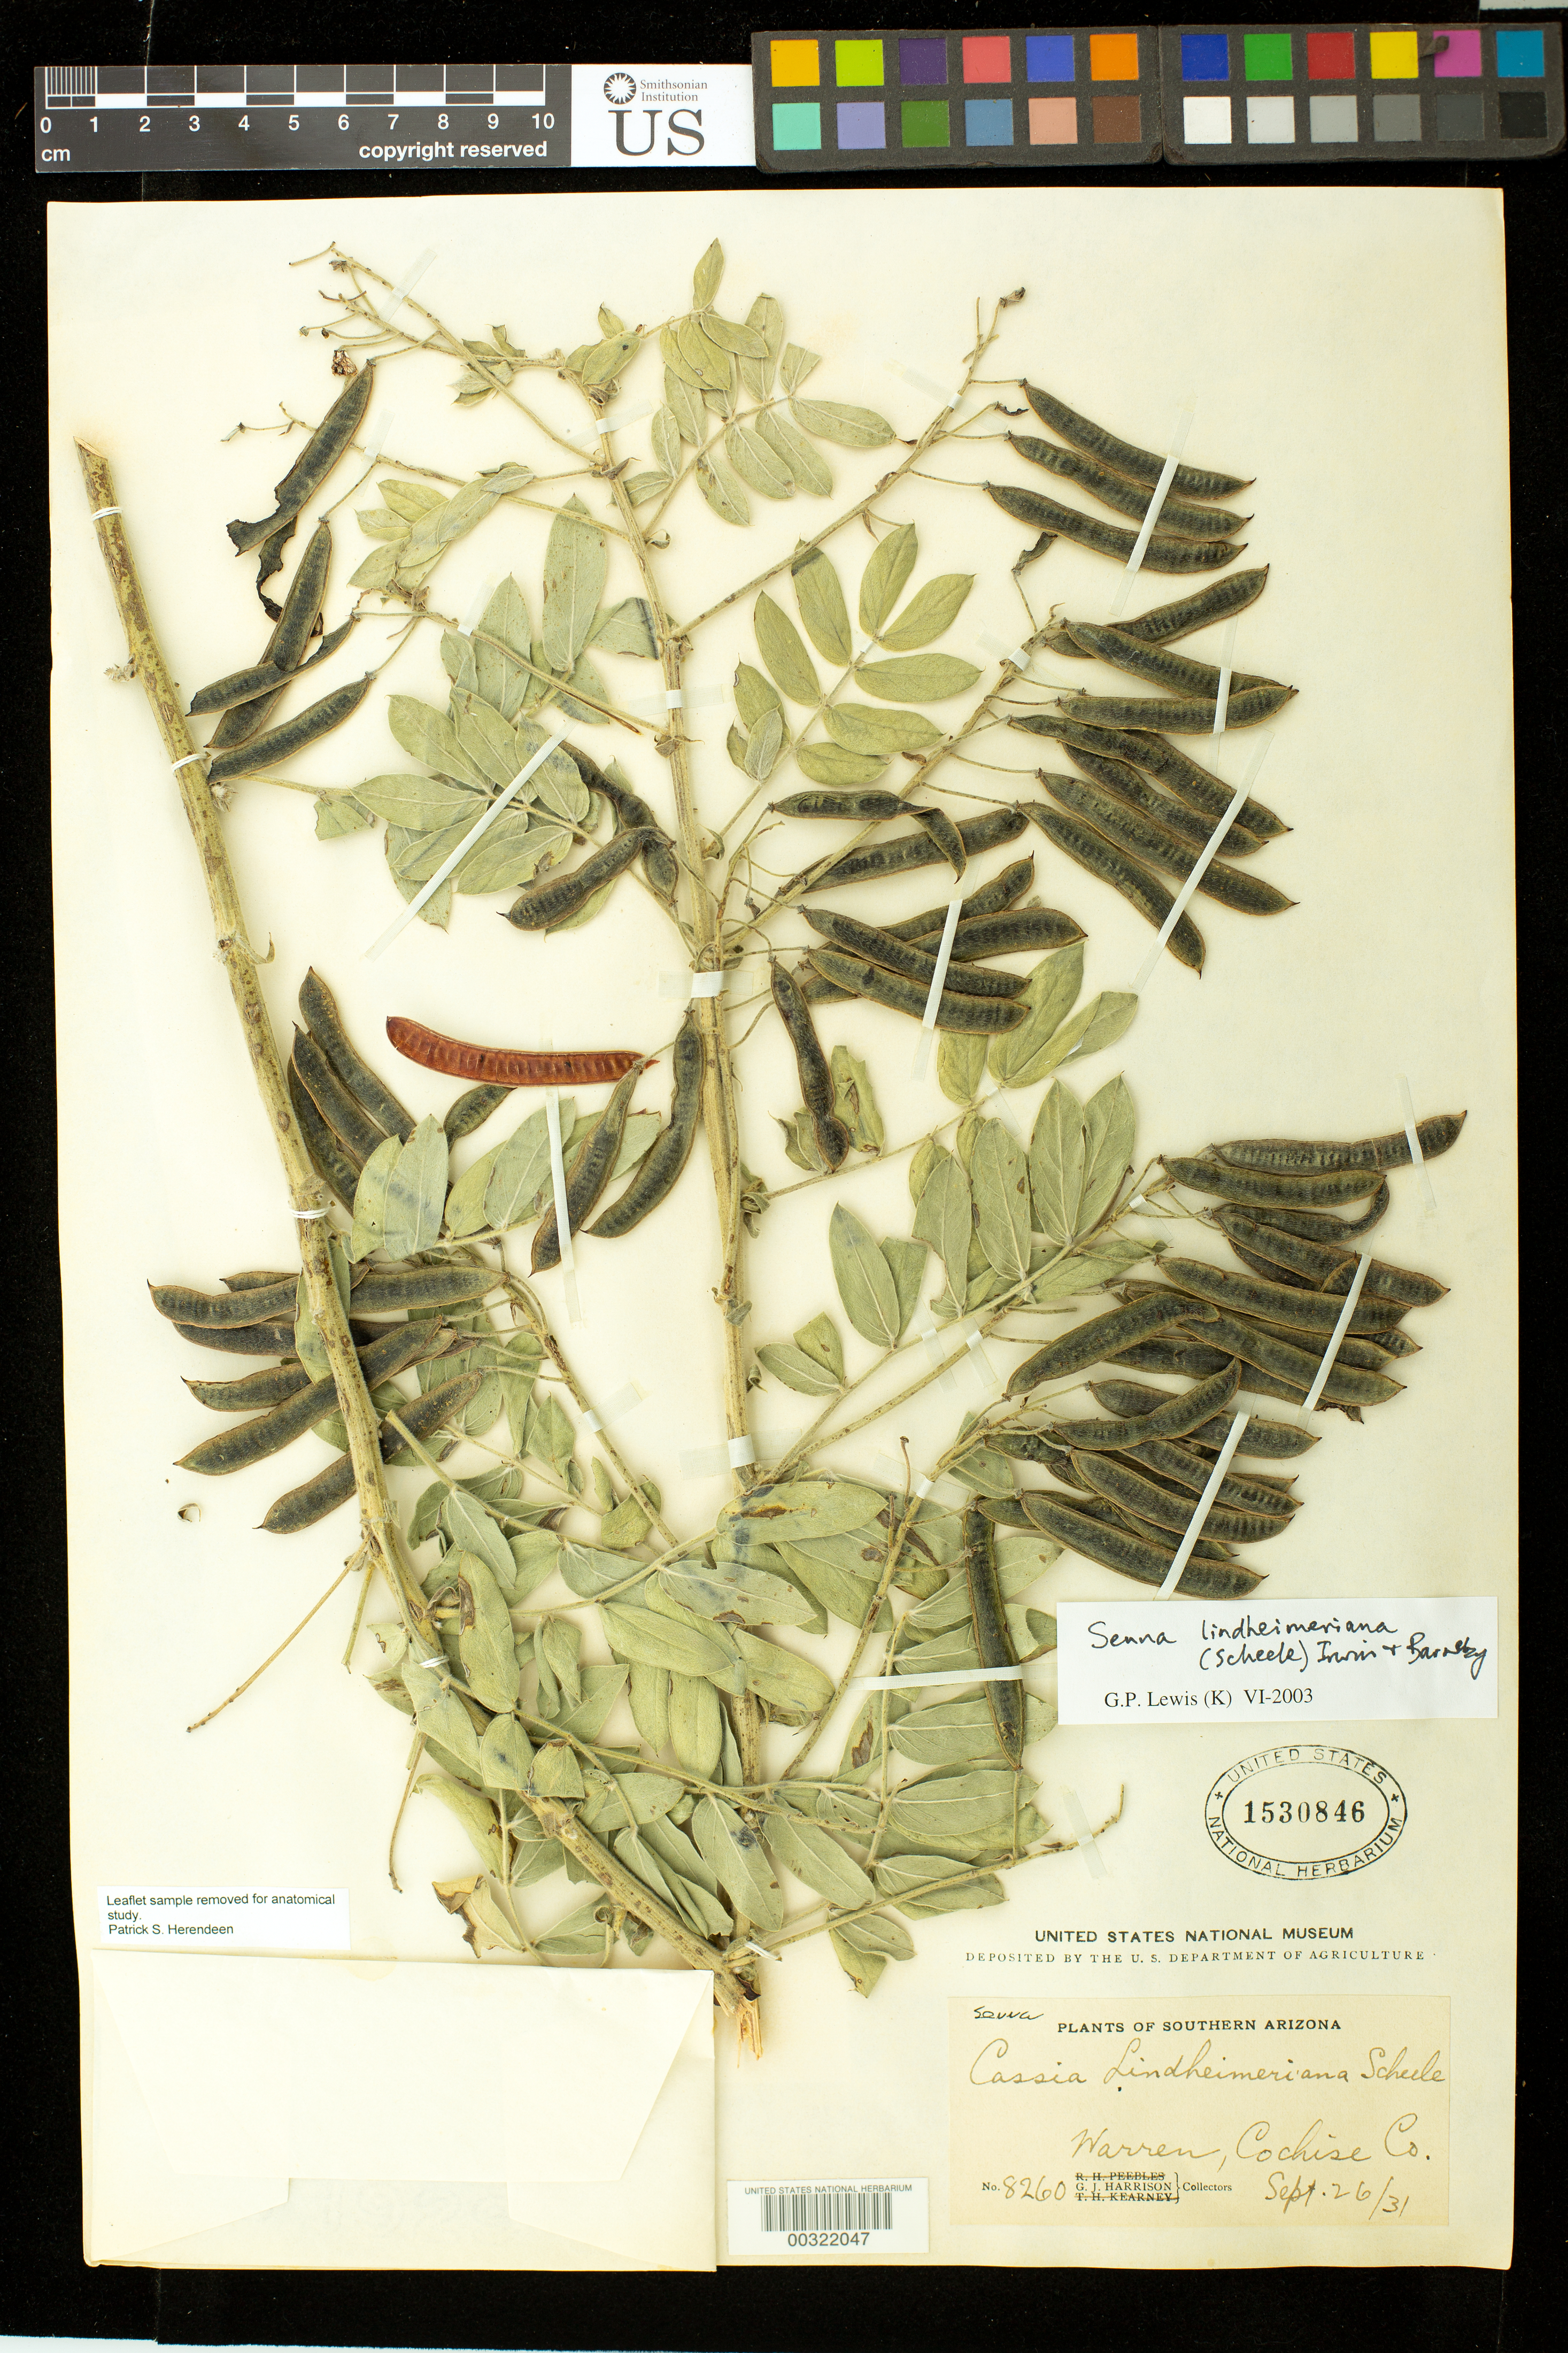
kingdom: Plantae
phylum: Tracheophyta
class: Magnoliopsida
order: Fabales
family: Fabaceae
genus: Senna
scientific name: Senna lindheimeriana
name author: (Scheele) H.S. Irwin & Barneby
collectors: G. J. Harrison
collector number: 8260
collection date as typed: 26 Sep 1931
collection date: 1931-09-26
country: United States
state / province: Arizona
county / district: Cochise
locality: Warren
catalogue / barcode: US 1530846